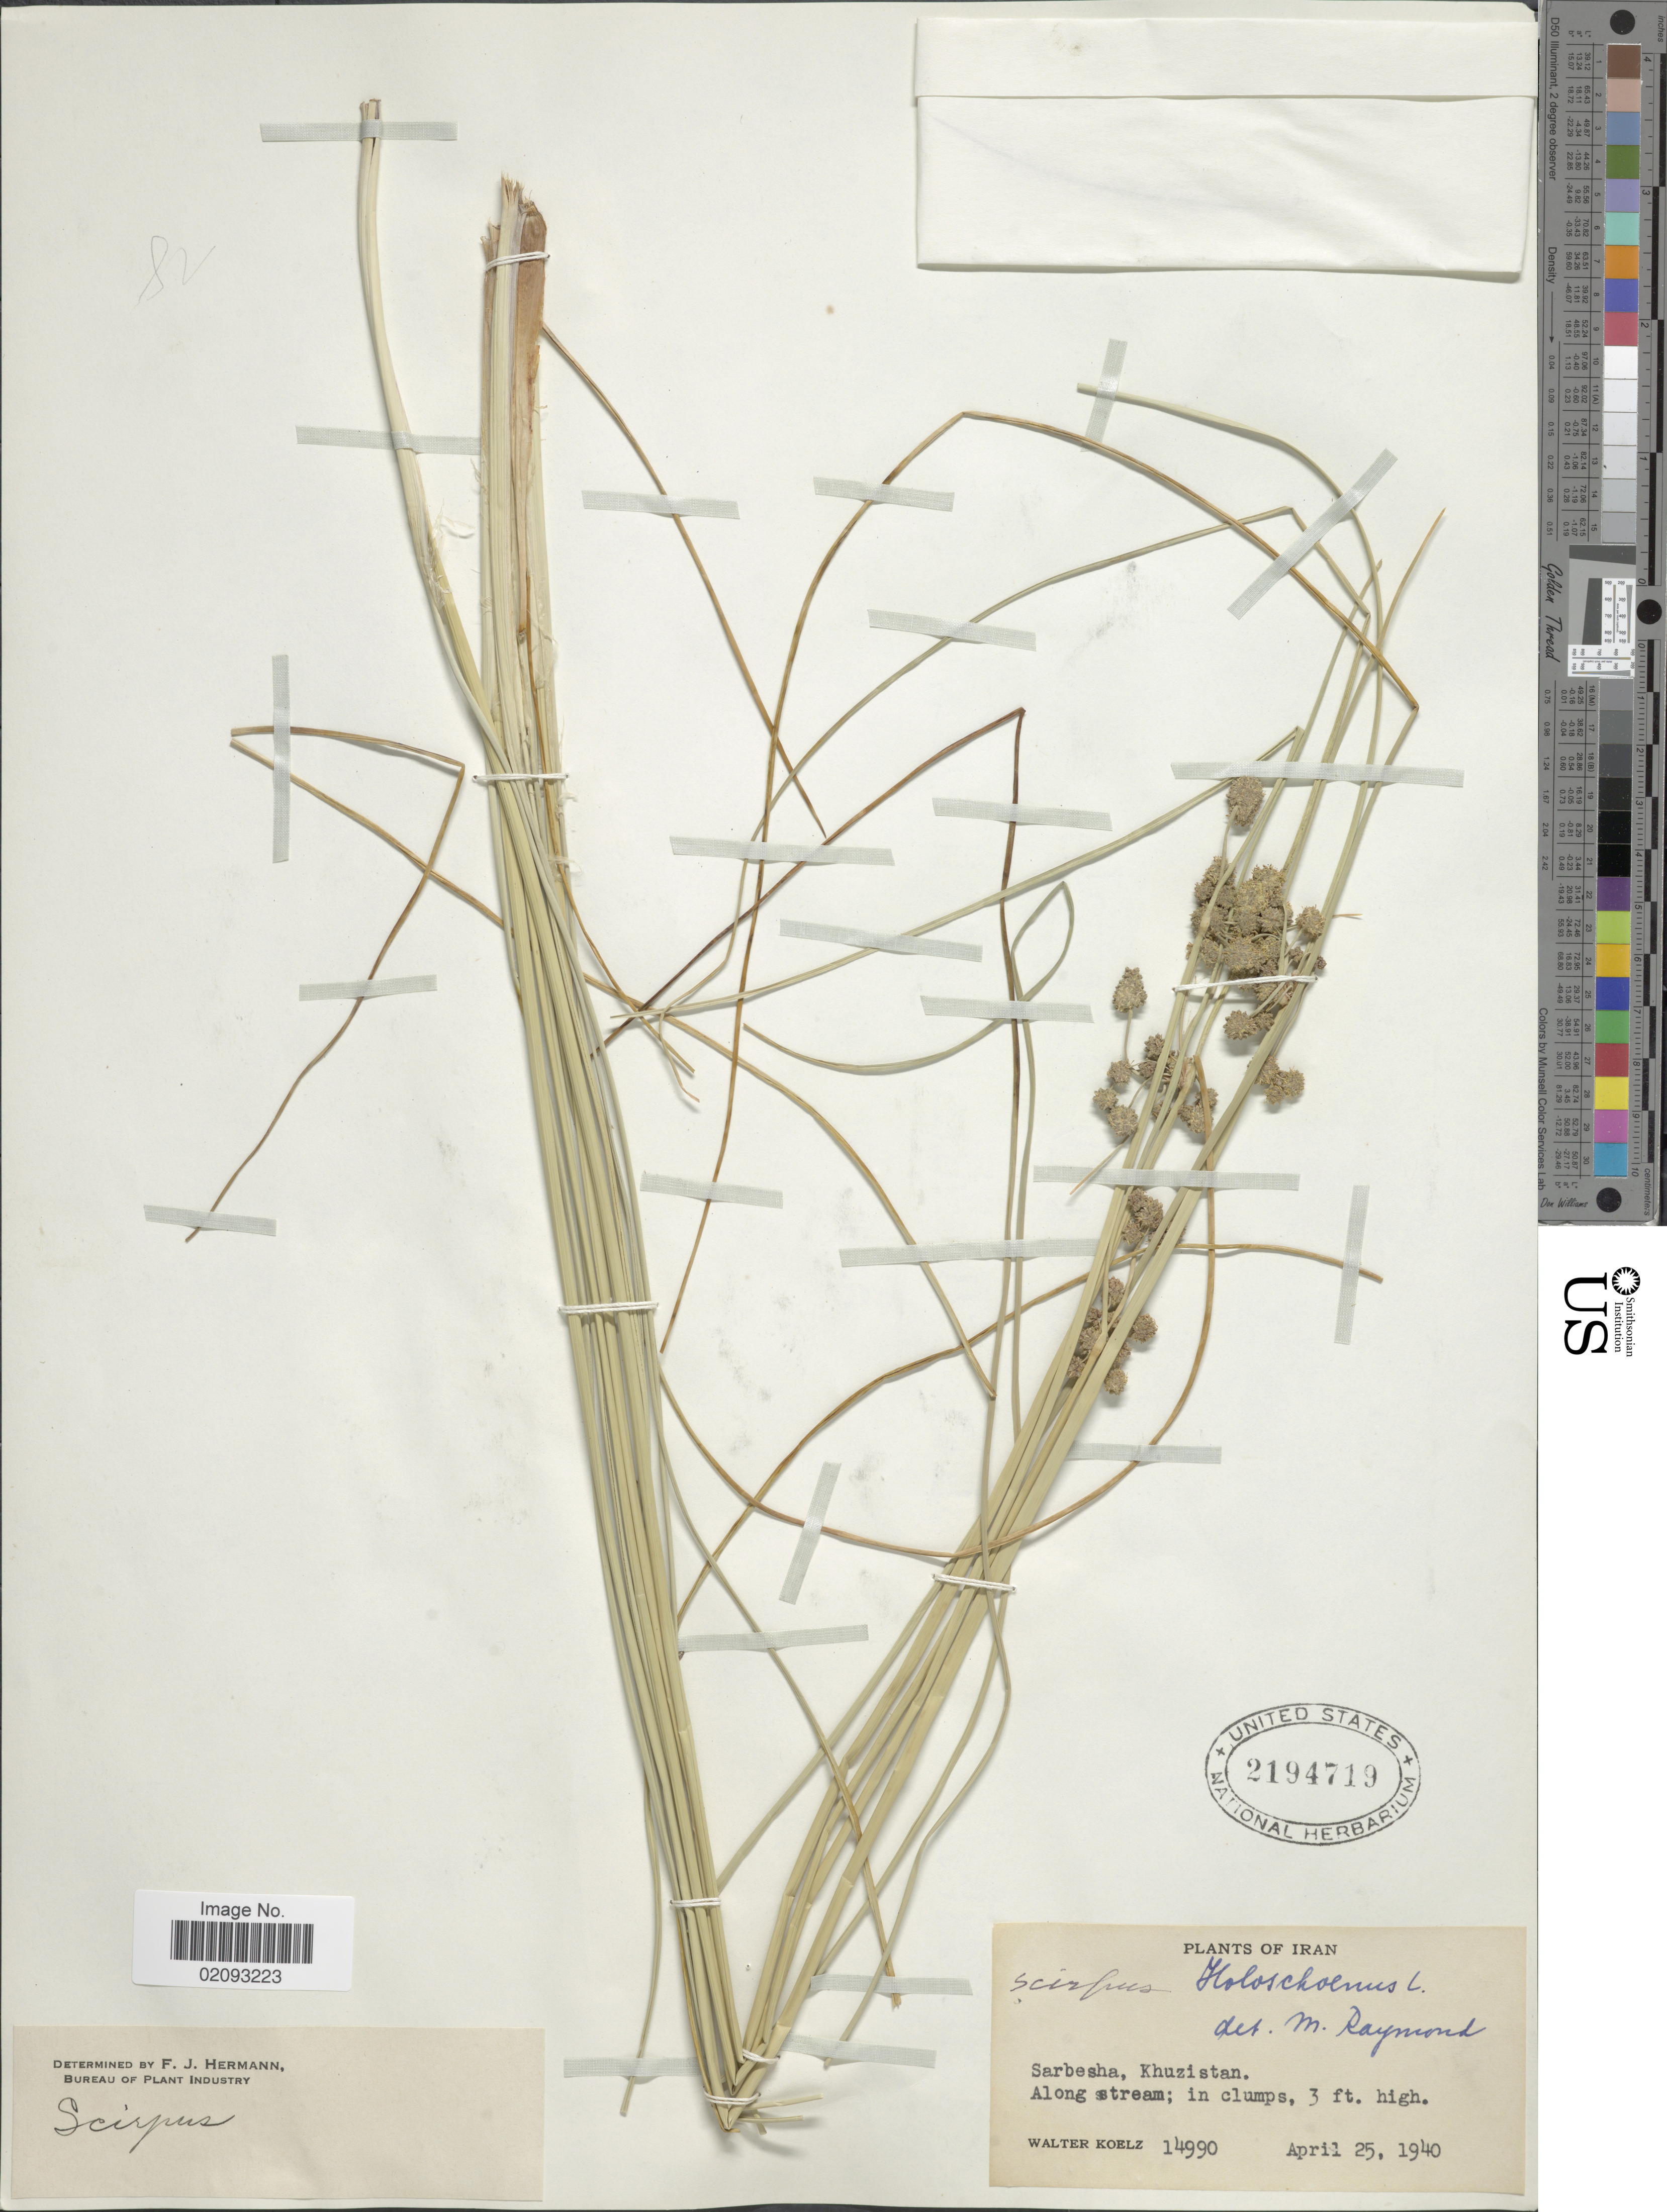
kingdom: Plantae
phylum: Tracheophyta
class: Liliopsida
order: Poales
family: Cyperaceae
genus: Scirpoides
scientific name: Scirpoides holoschoenus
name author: (L.) Soják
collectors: W. N. Koelz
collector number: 14990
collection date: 1940-04-25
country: Iran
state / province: Khuzestan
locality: Sarbesha, Khuzistan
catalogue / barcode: US 2194719